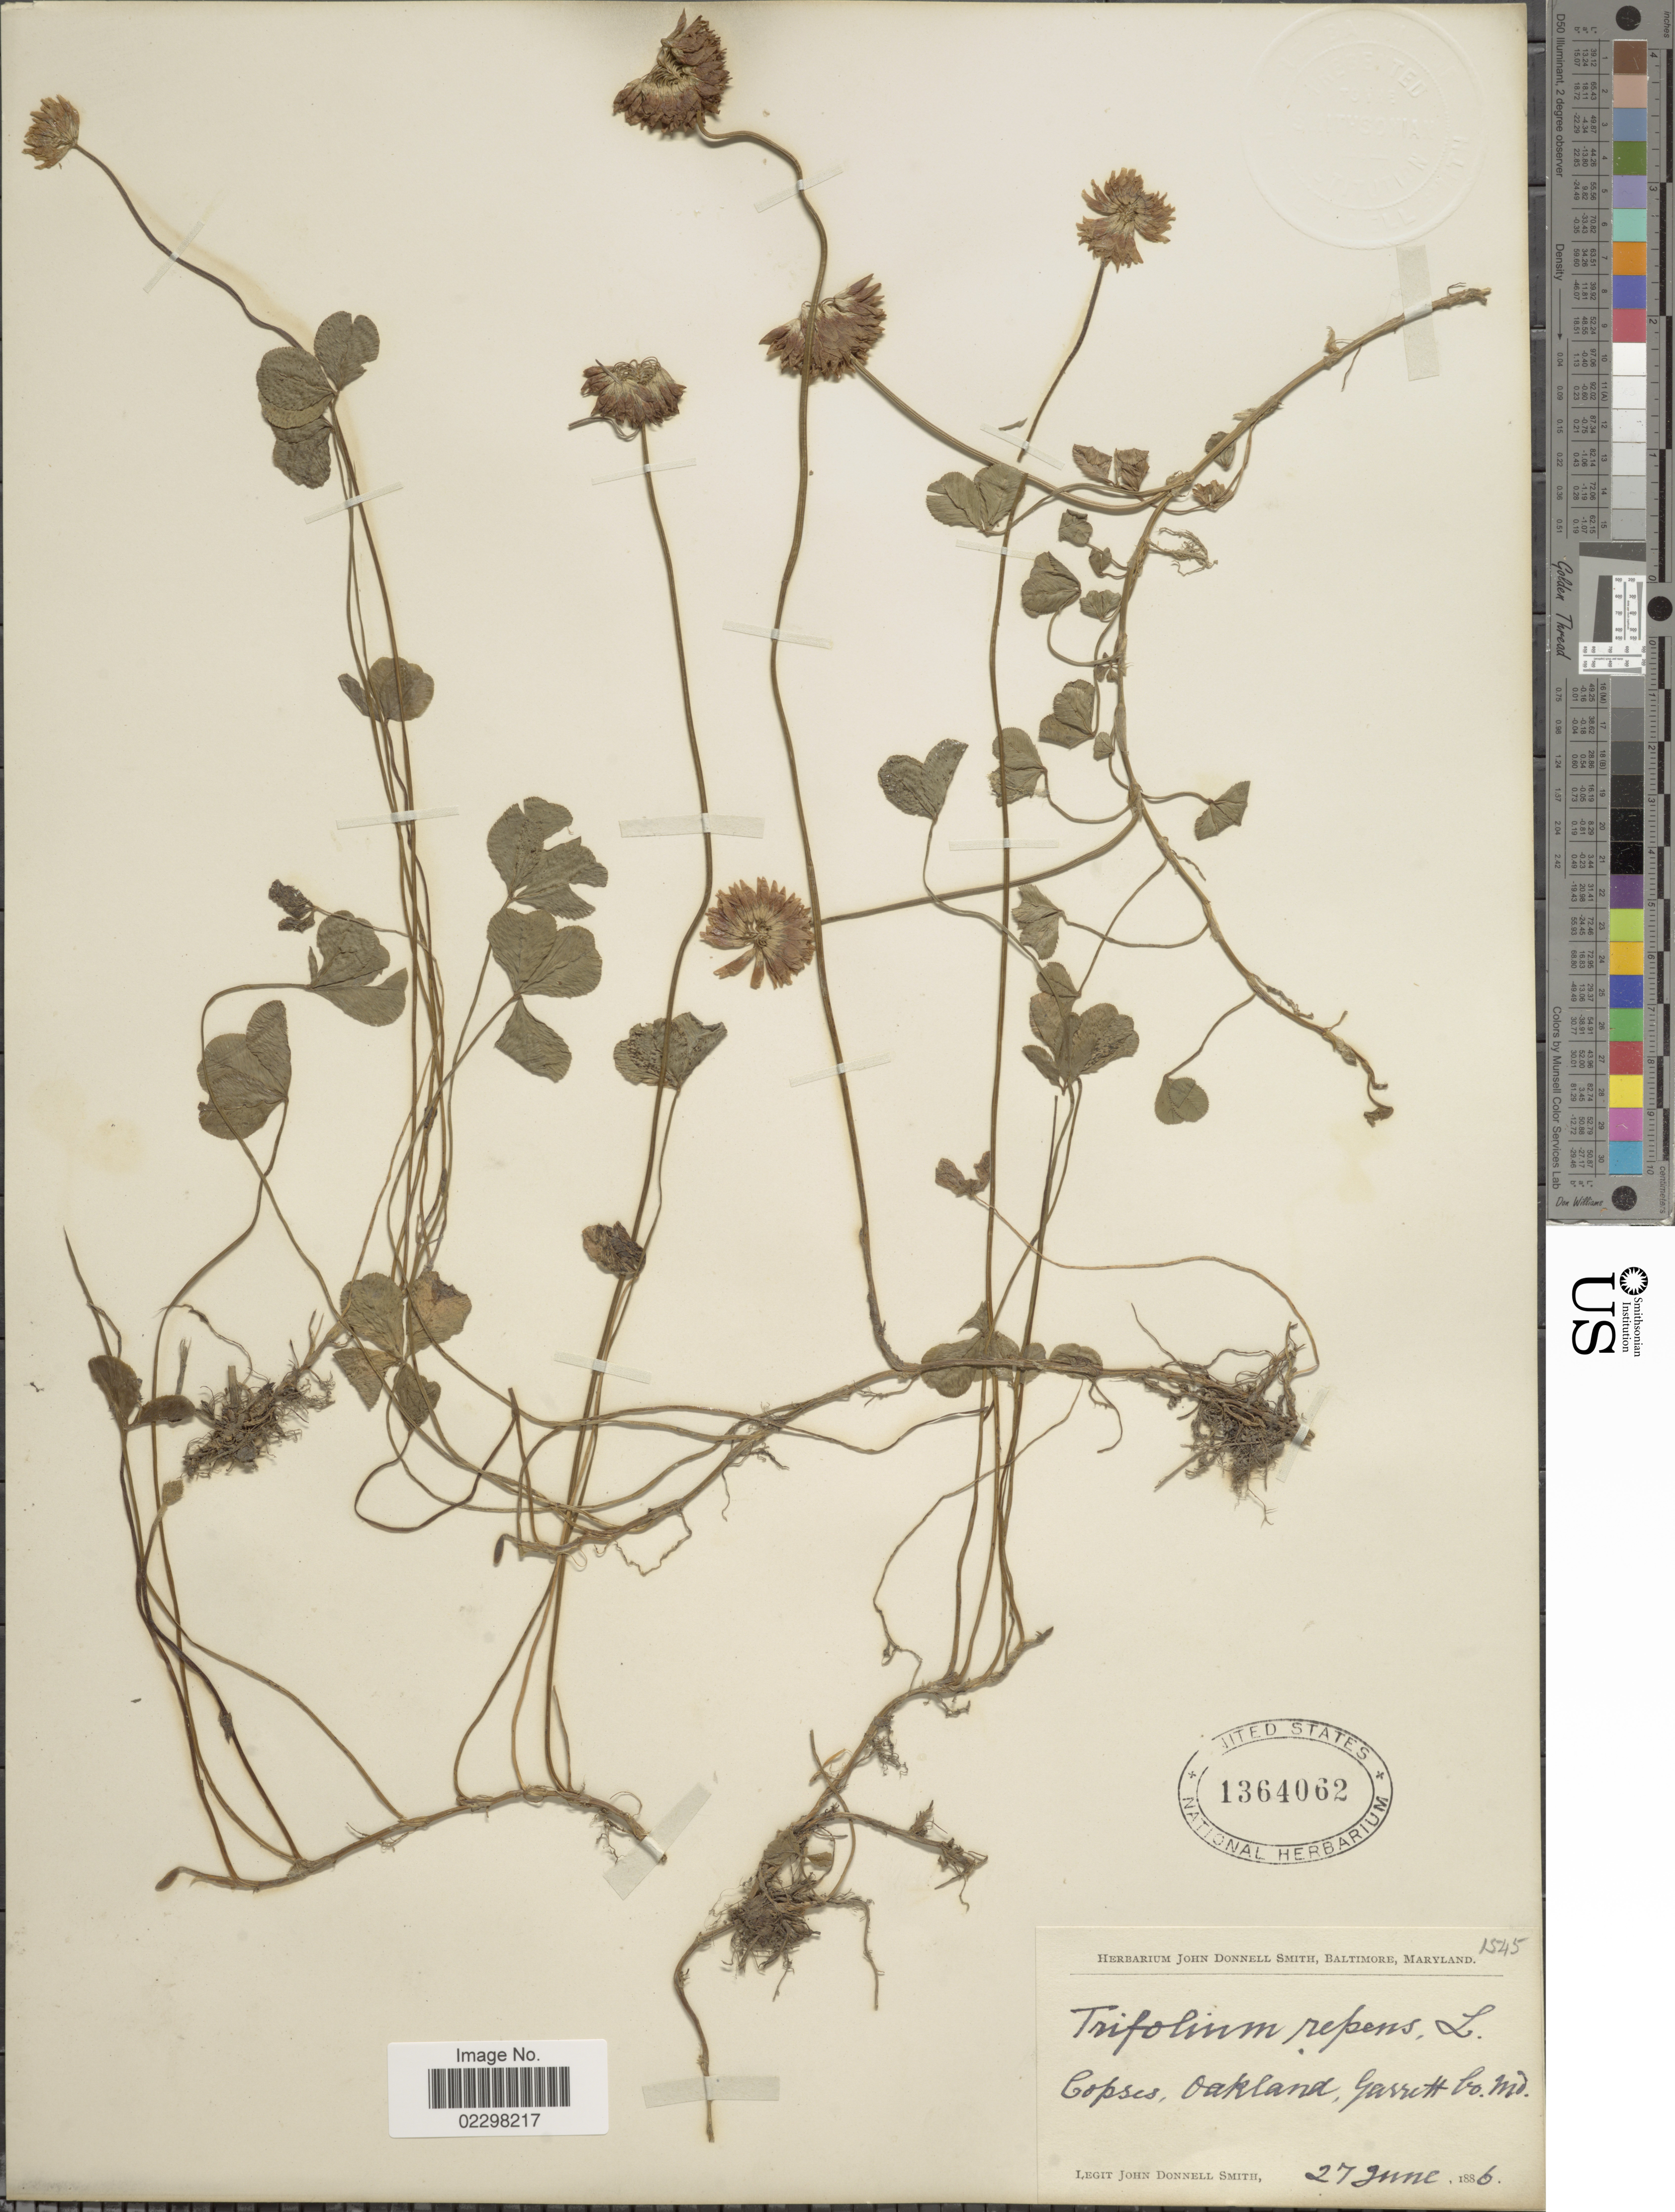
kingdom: Plantae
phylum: Tracheophyta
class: Magnoliopsida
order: Fabales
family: Fabaceae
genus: Trifolium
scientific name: Trifolium repens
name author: L.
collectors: J. Donnell Smith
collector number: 1545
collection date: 1886-06-27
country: United States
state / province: Maryland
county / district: Garrett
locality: Copses, Oakland, Garrett Co, Md.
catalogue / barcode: US 1364062